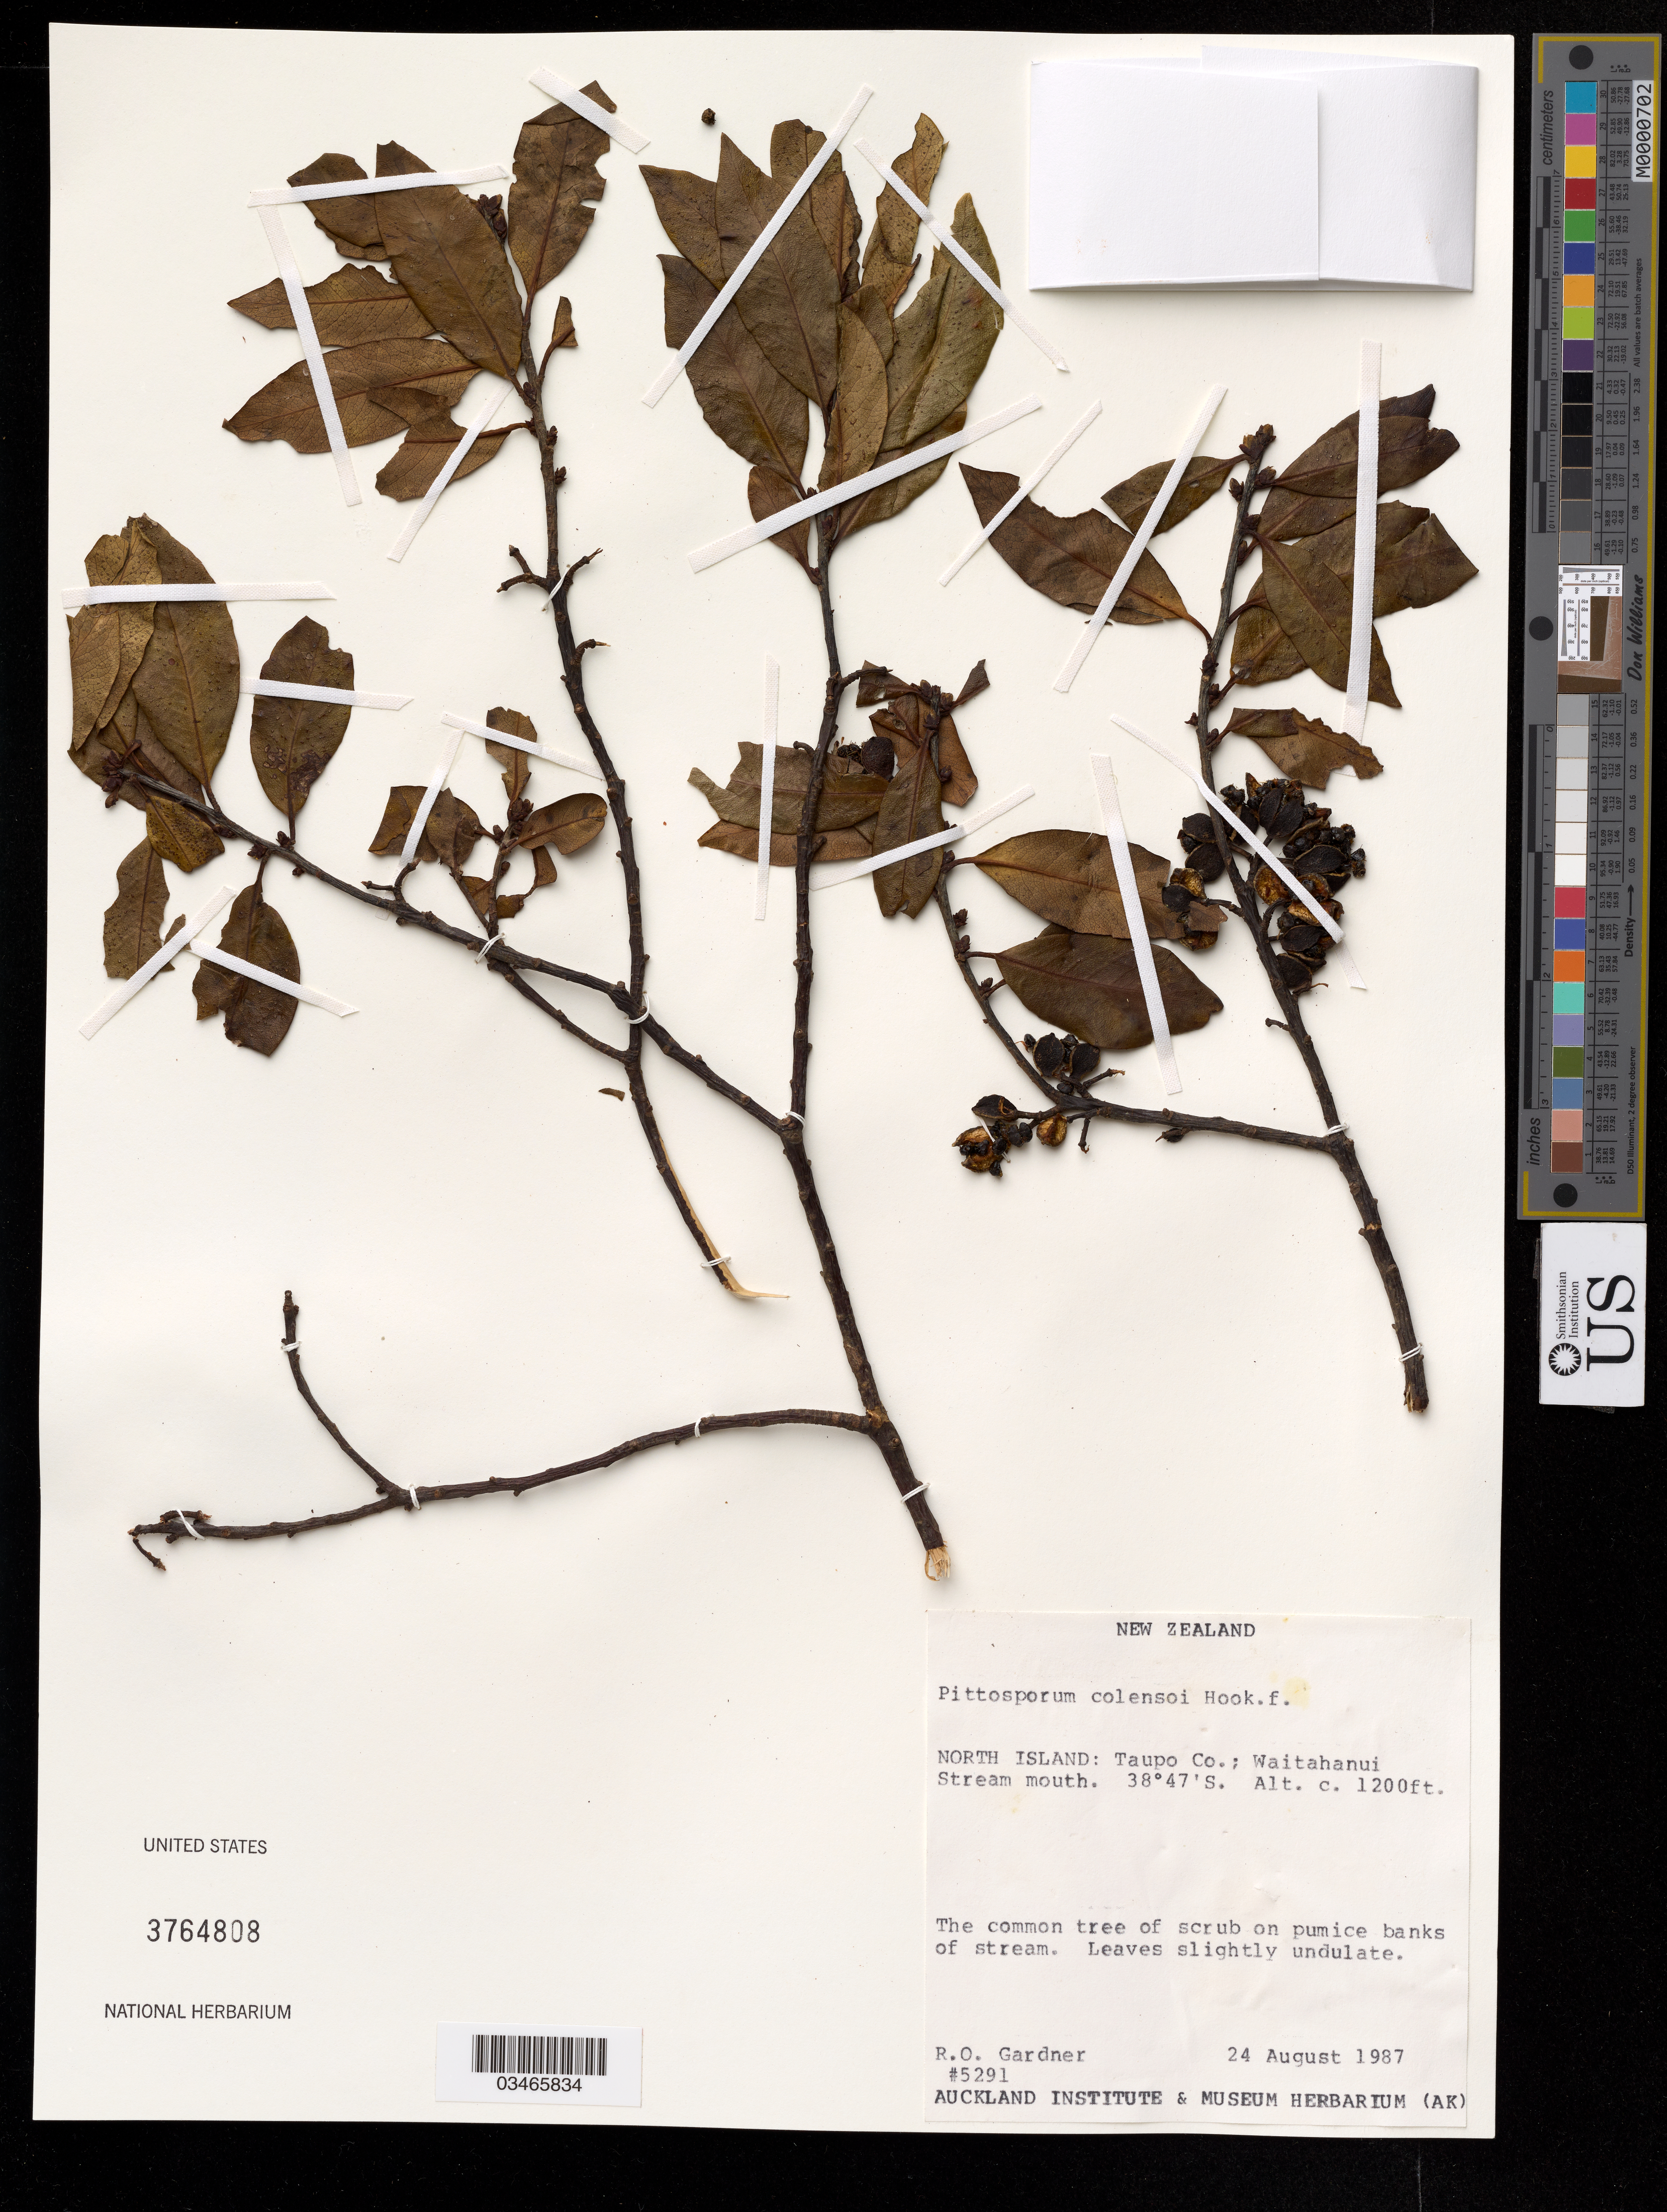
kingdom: Plantae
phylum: Tracheophyta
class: Magnoliopsida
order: Apiales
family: Pittosporaceae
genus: Pittosporum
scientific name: Pittosporum colensoi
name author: Hook. f.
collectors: R. Gardner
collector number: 5291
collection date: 1987-08-24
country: New Zealand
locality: North Island: Taupo Co.; Waitahanui.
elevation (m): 366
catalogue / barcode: US 3764808